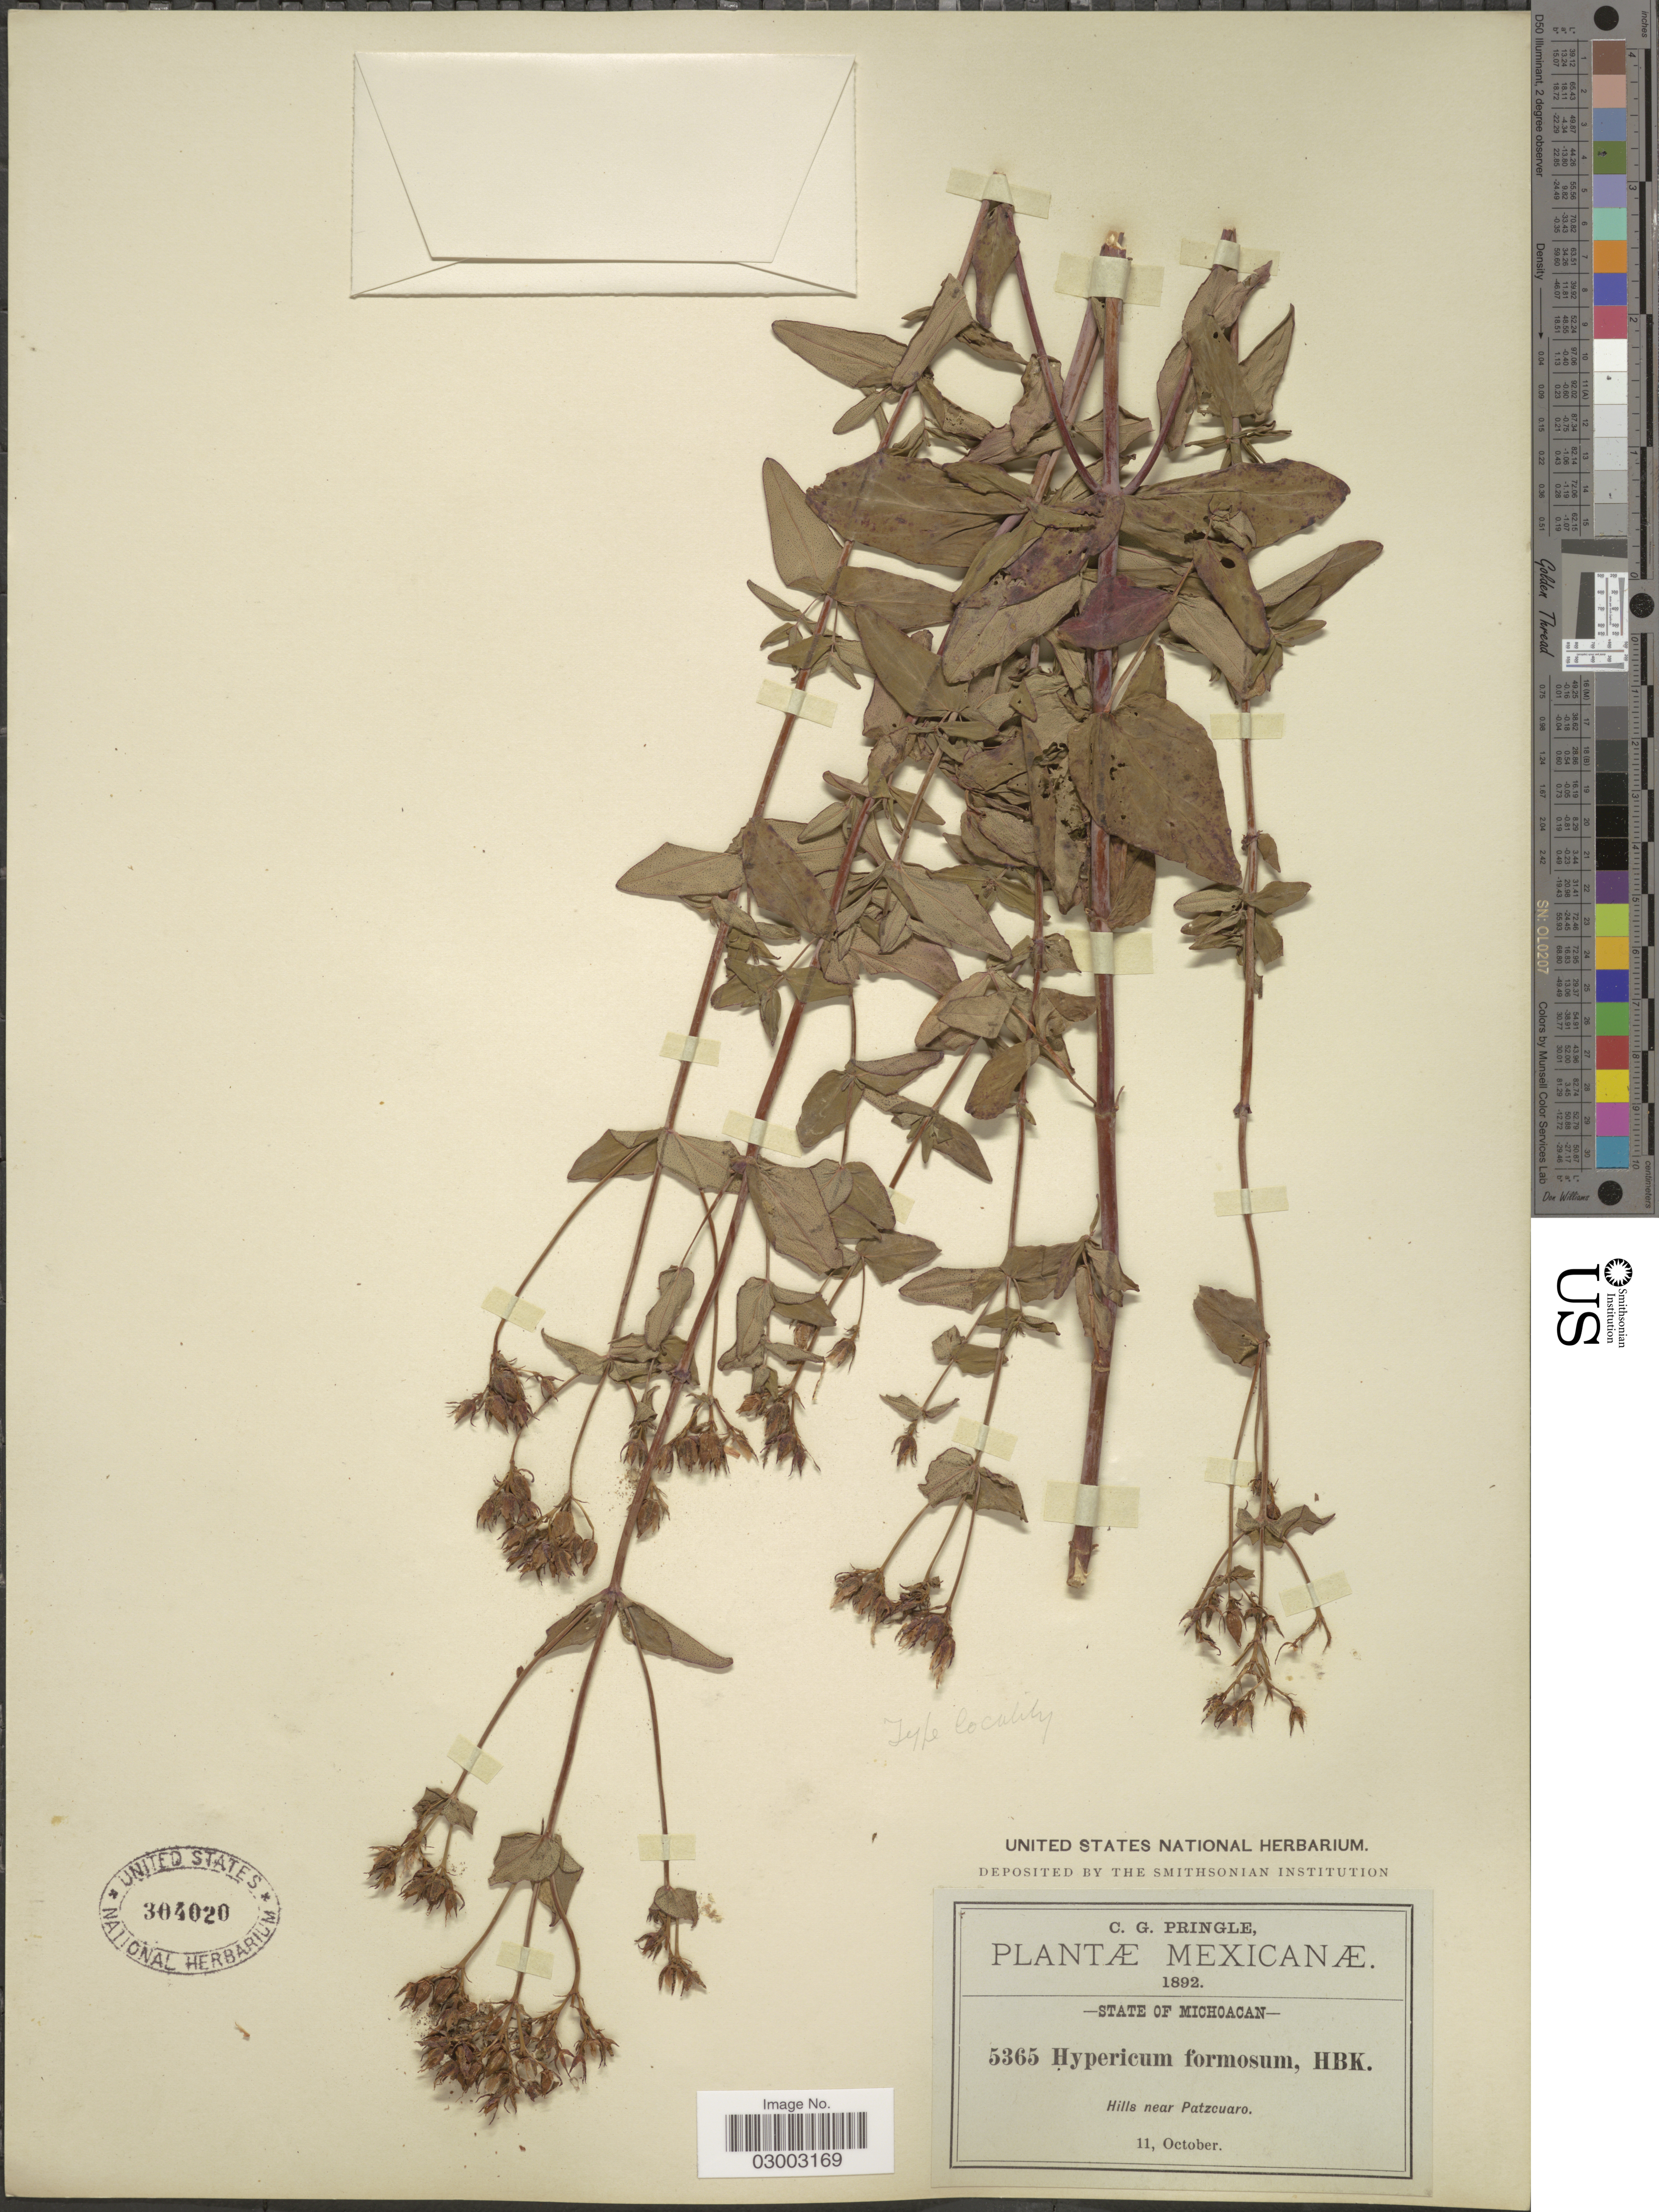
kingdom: Plantae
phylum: Tracheophyta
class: Magnoliopsida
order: Malpighiales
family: Hypericaceae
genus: Hypericum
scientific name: Hypericum formosum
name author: Kunth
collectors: C. G. Pringle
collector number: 5365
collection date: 1892-10-11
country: Mexico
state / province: Michoacán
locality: Hills near Patzcuaro.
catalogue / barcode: US 304020